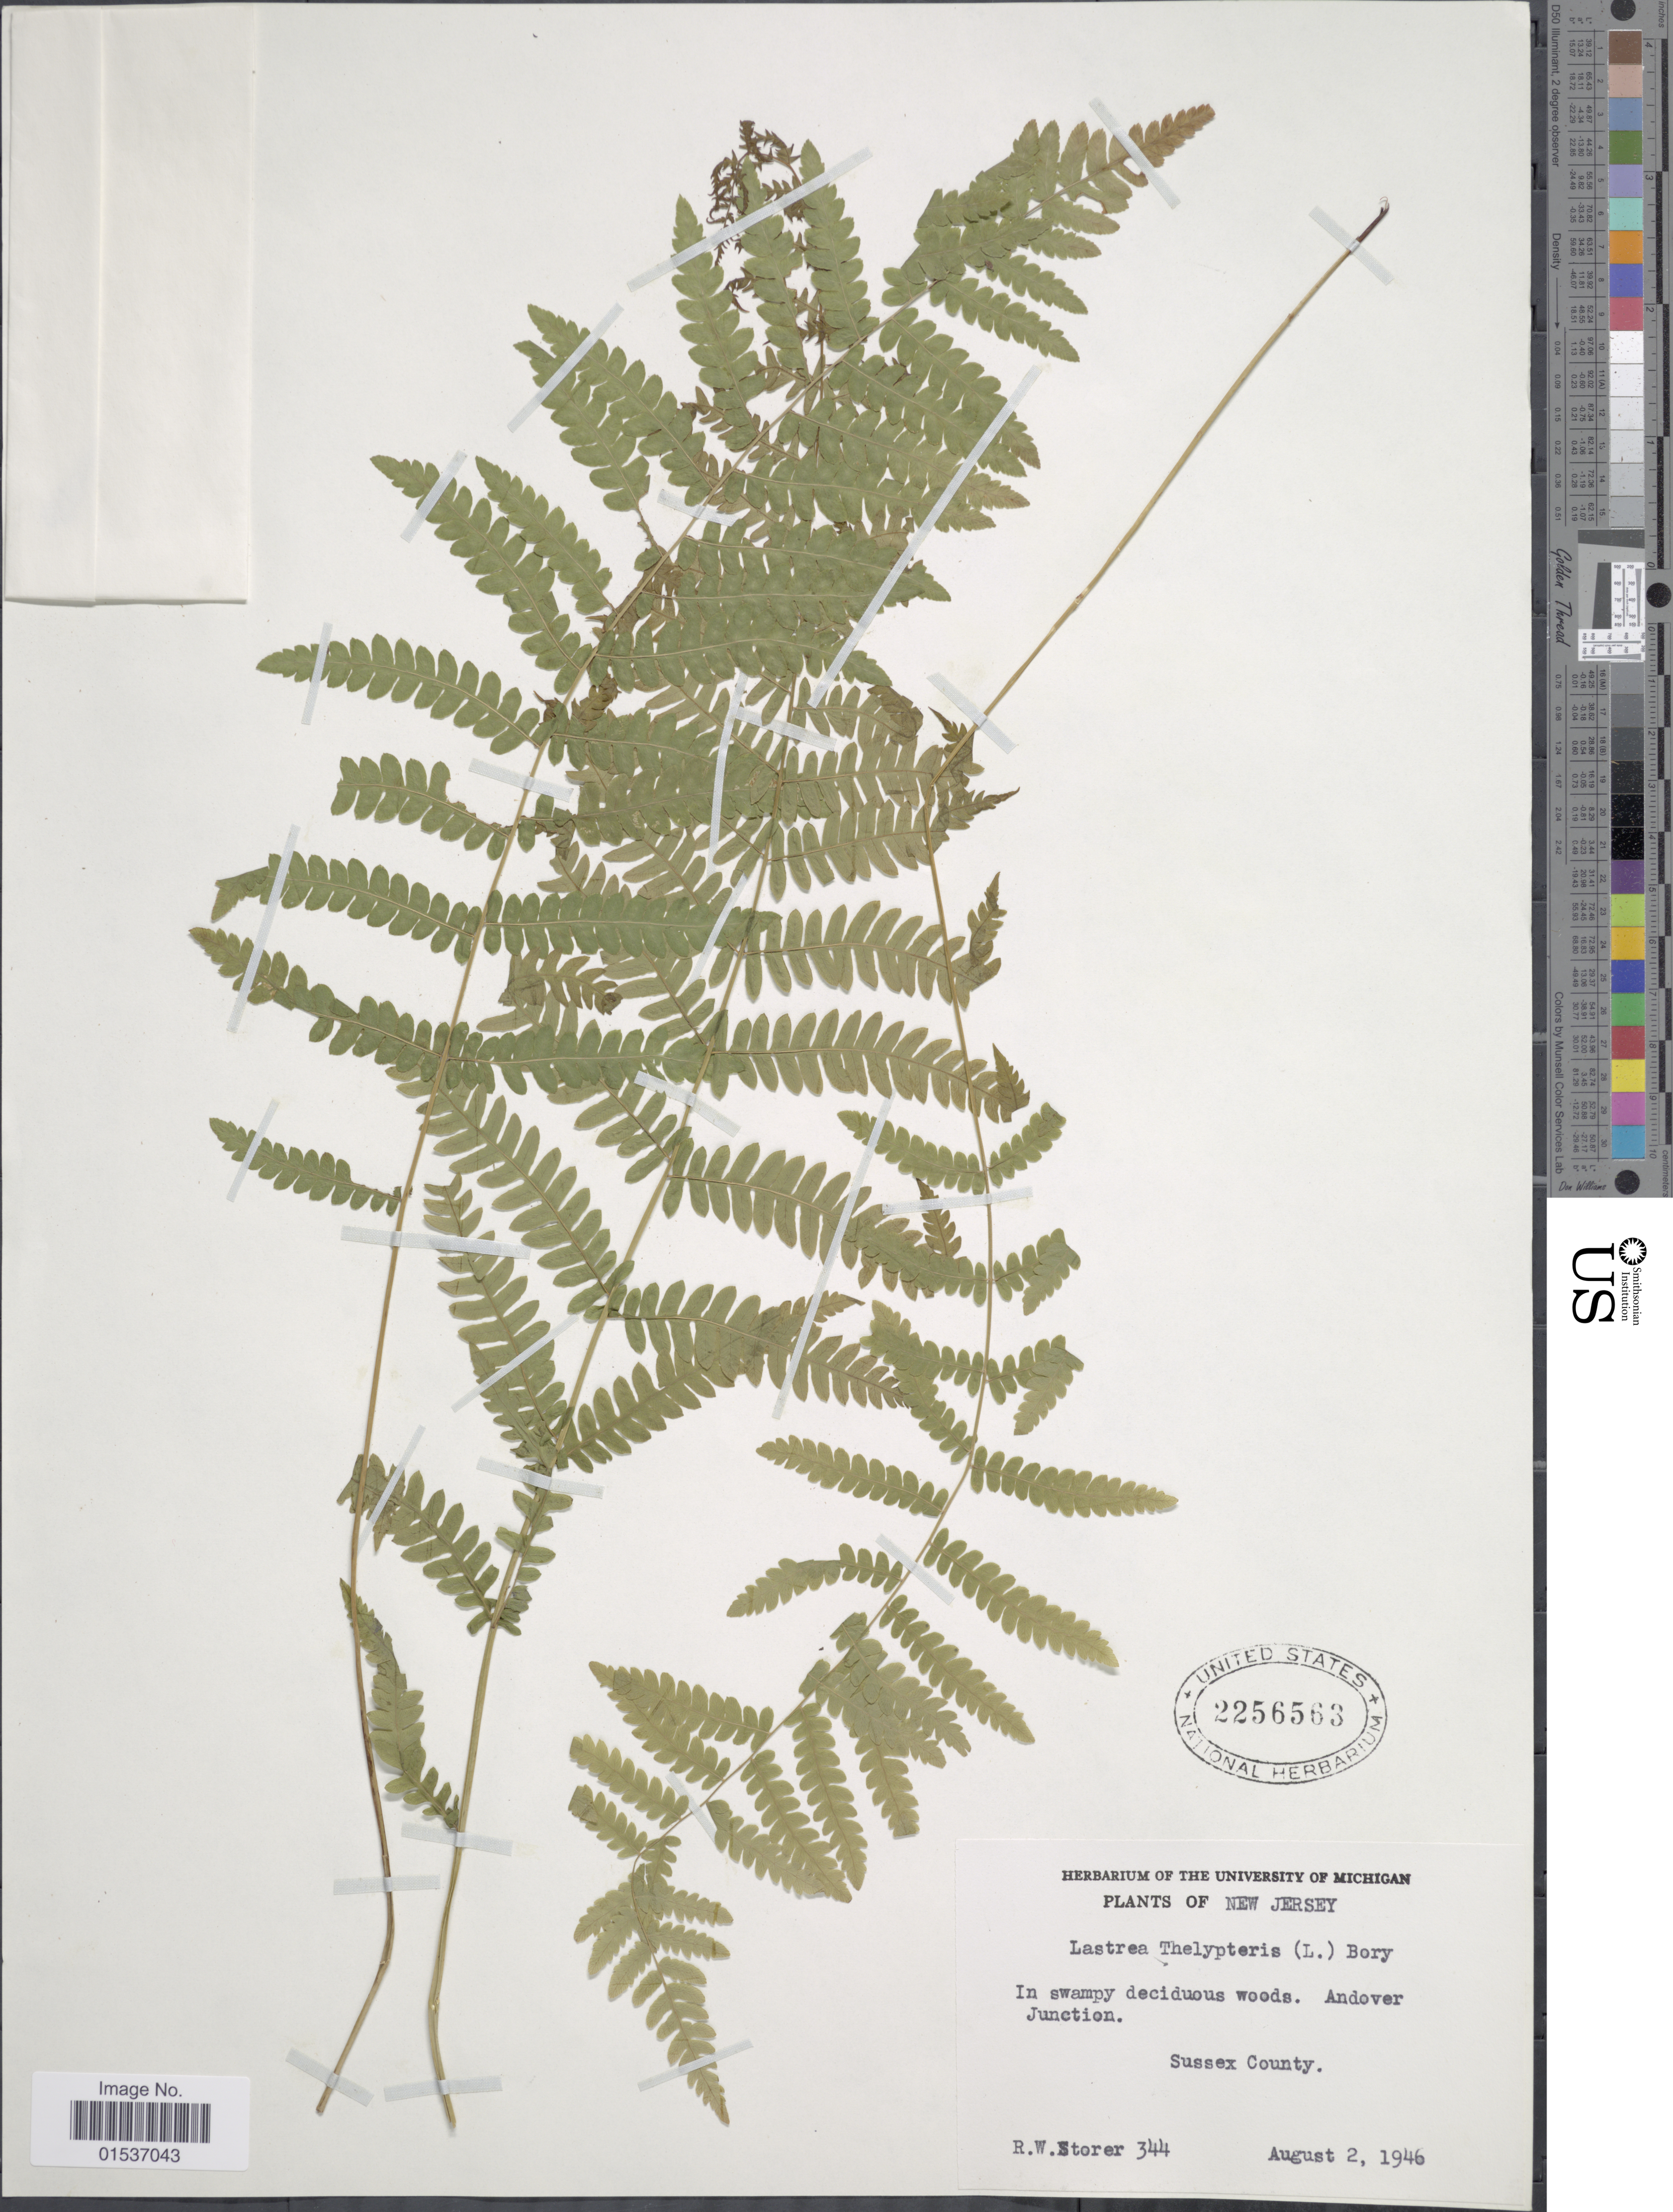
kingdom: Plantae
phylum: Tracheophyta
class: Polypodiopsida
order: Polypodiales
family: Thelypteridaceae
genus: Thelypteris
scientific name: Thelypteris palustris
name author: (Salisb.) Schott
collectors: R. Storer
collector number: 344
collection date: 1946-08-02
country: United States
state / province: New Jersey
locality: New Jersey, Sussex County.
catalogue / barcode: US 2256563